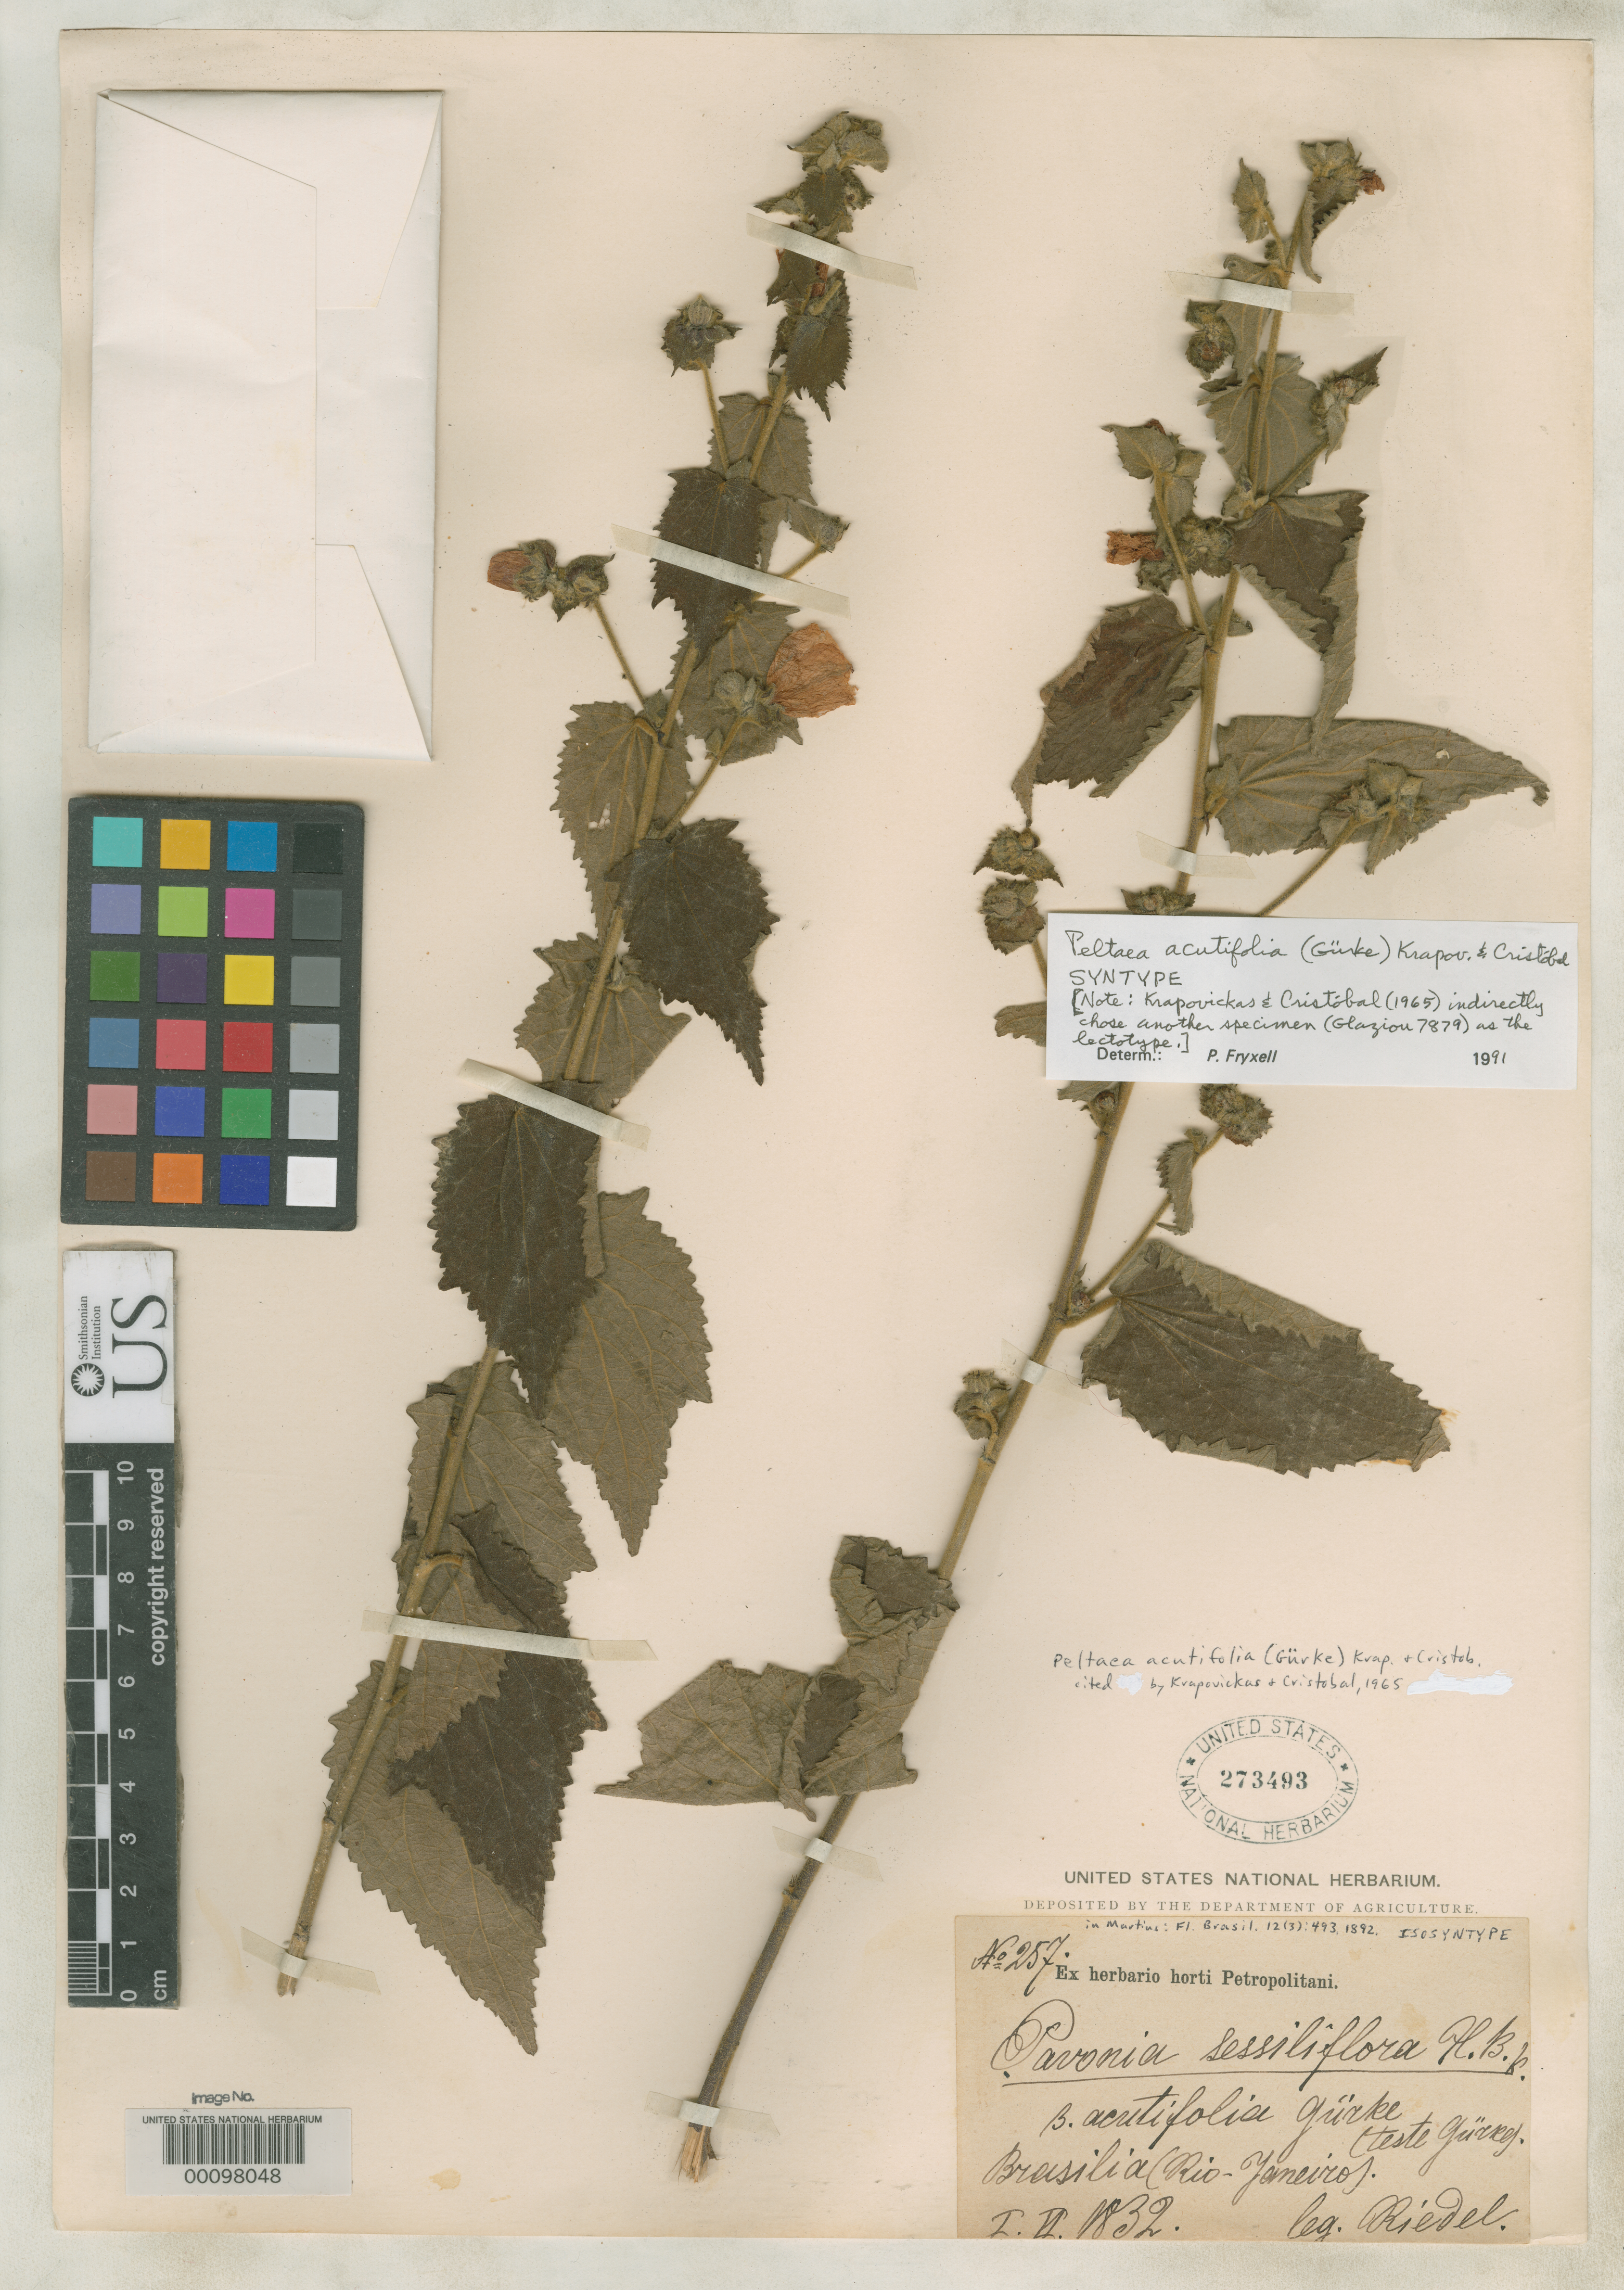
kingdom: Plantae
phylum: Tracheophyta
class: Magnoliopsida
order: Malvales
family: Malvaceae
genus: Pavonia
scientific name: Pavonia sessiliflora var. acutifolia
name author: Gürke in Mart.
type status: Isosyntype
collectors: L. Riedel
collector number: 257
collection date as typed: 01 Jun 1832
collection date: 1832-06-01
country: Brazil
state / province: Rio de Janeiro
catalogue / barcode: US 273493